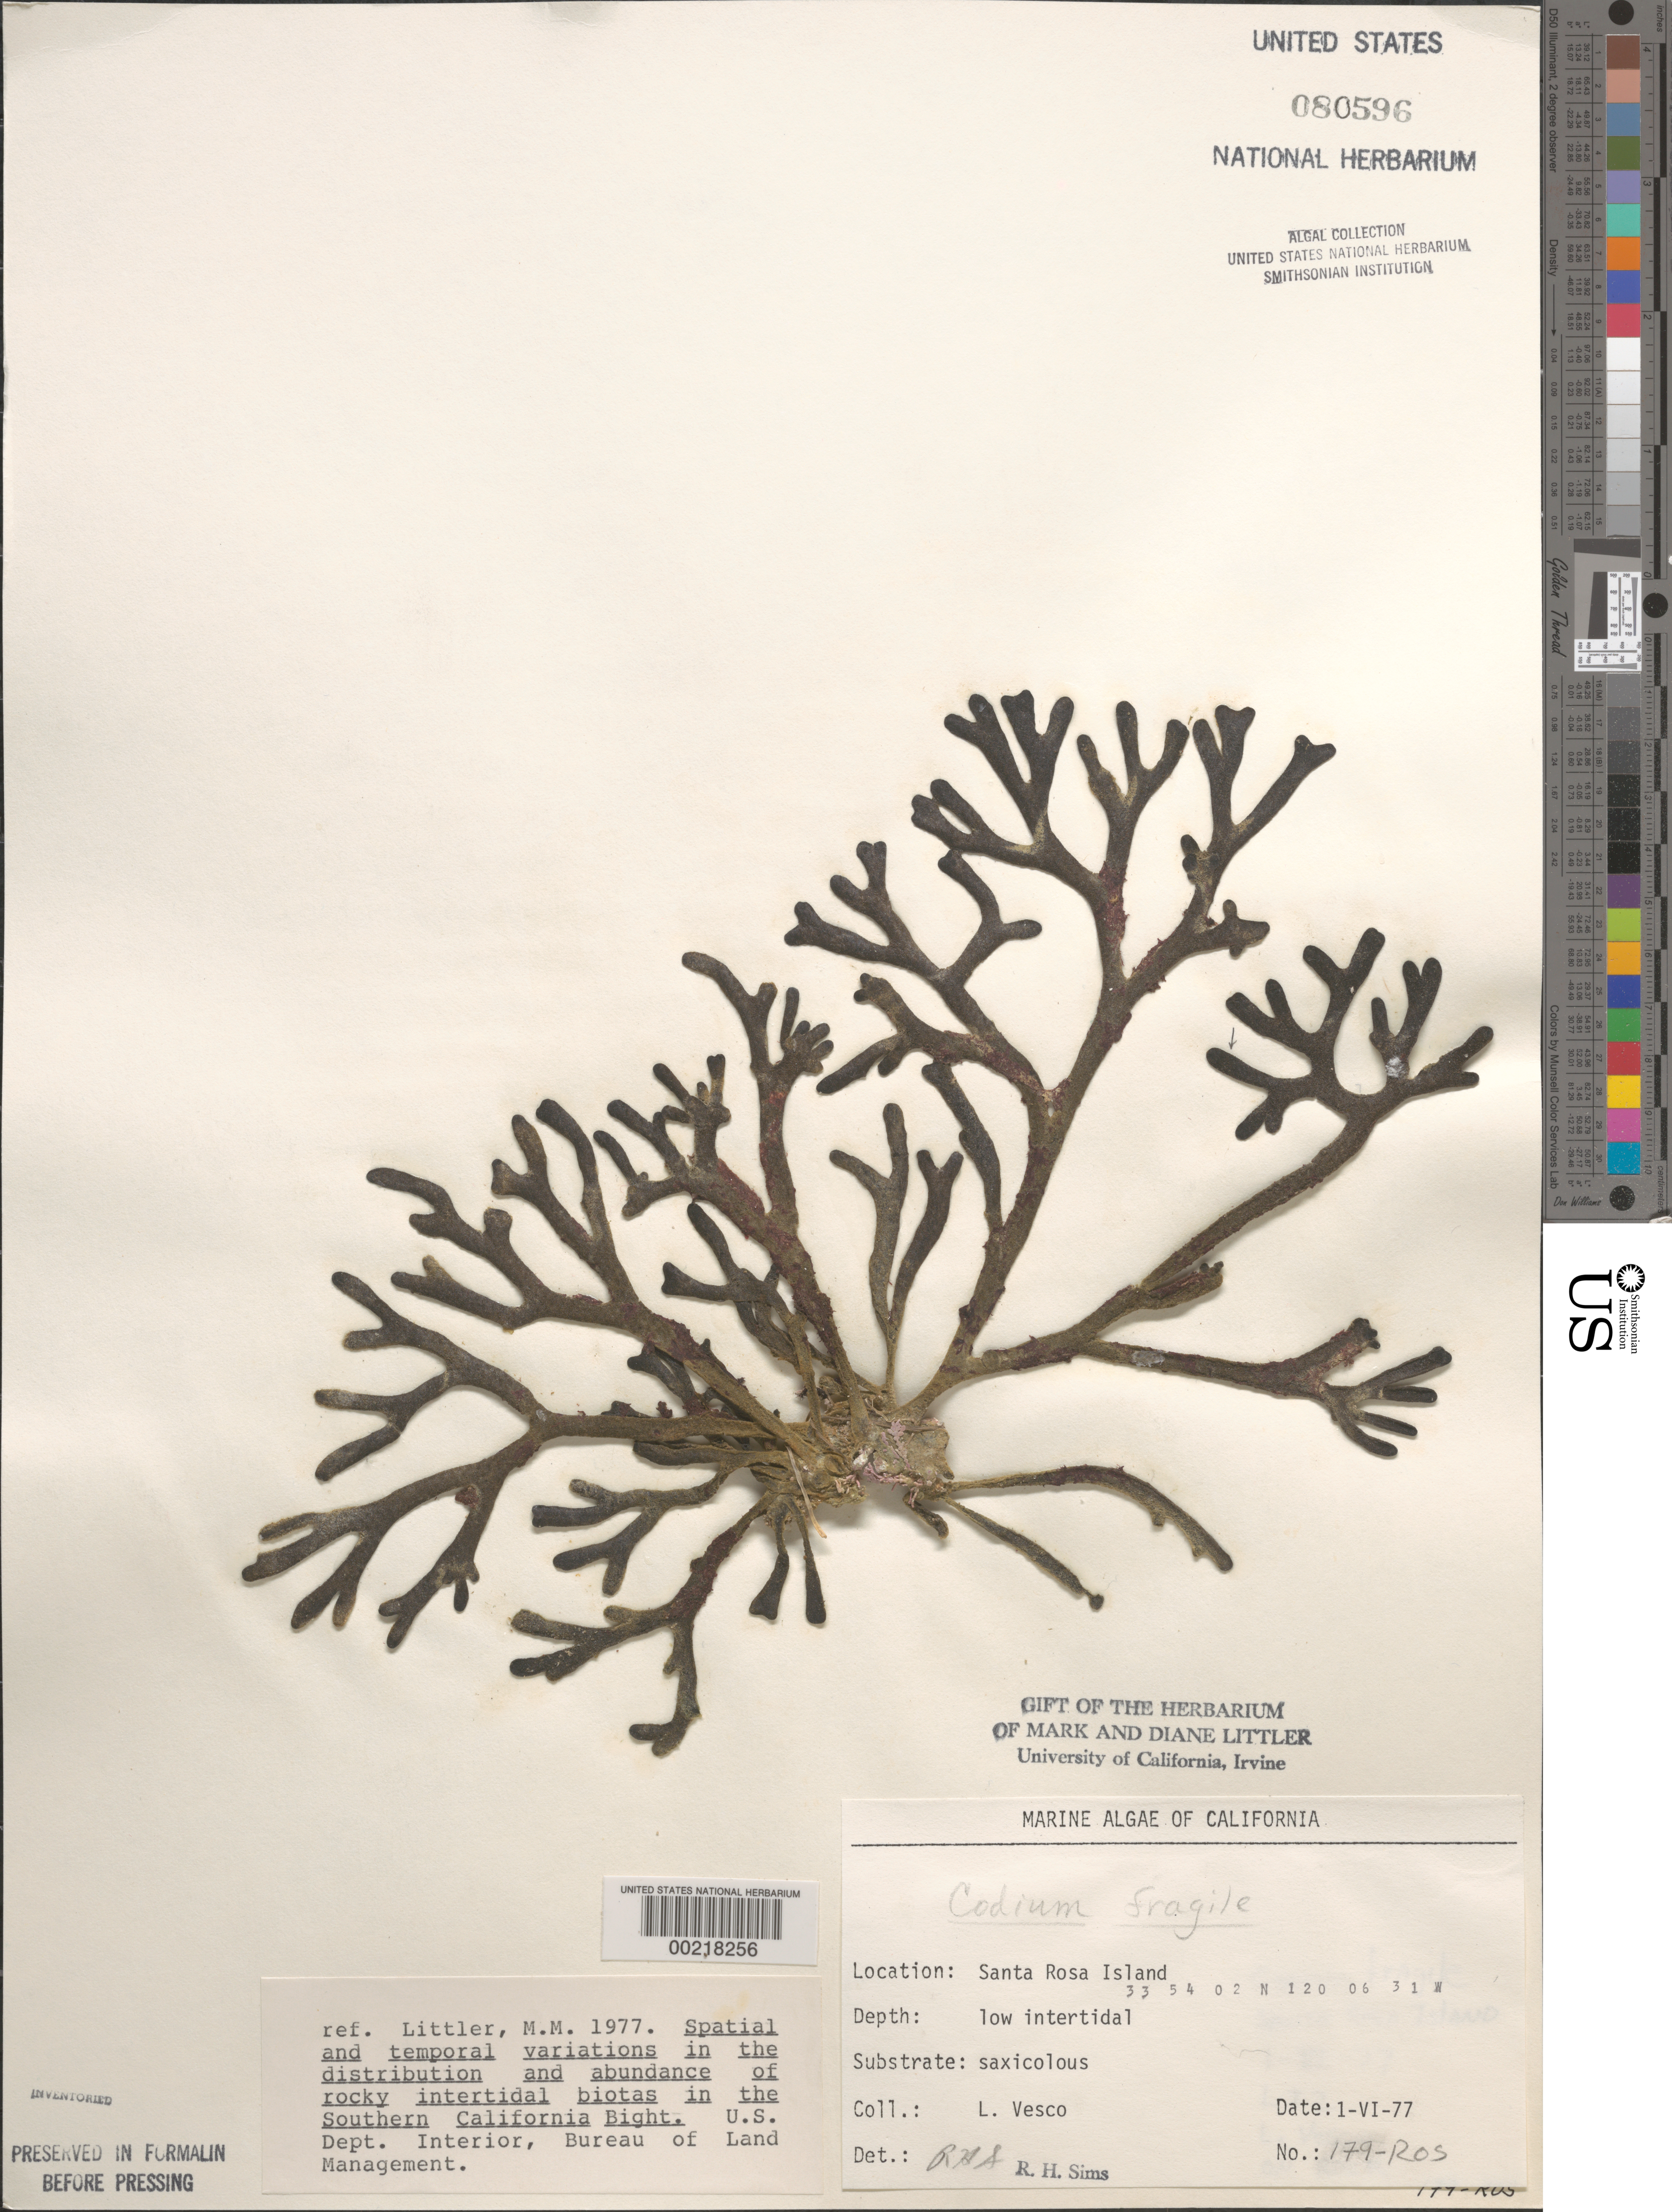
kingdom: Plantae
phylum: Chlorophyta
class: Ulvophyceae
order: Bryopsidales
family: Codiaceae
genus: Codium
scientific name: Codium fragile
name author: (Suringar) P. Hariot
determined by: Sims, Robert H.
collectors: L. Vesco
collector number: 179-ROS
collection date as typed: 01 Jun 1977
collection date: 1977-06-01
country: United States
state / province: California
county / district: Santa Barbara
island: Santa Rosa Island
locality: Johnson's Lee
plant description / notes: BLM-SOCALBIGHT Rocky Intertidal Survey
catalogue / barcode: US 80596